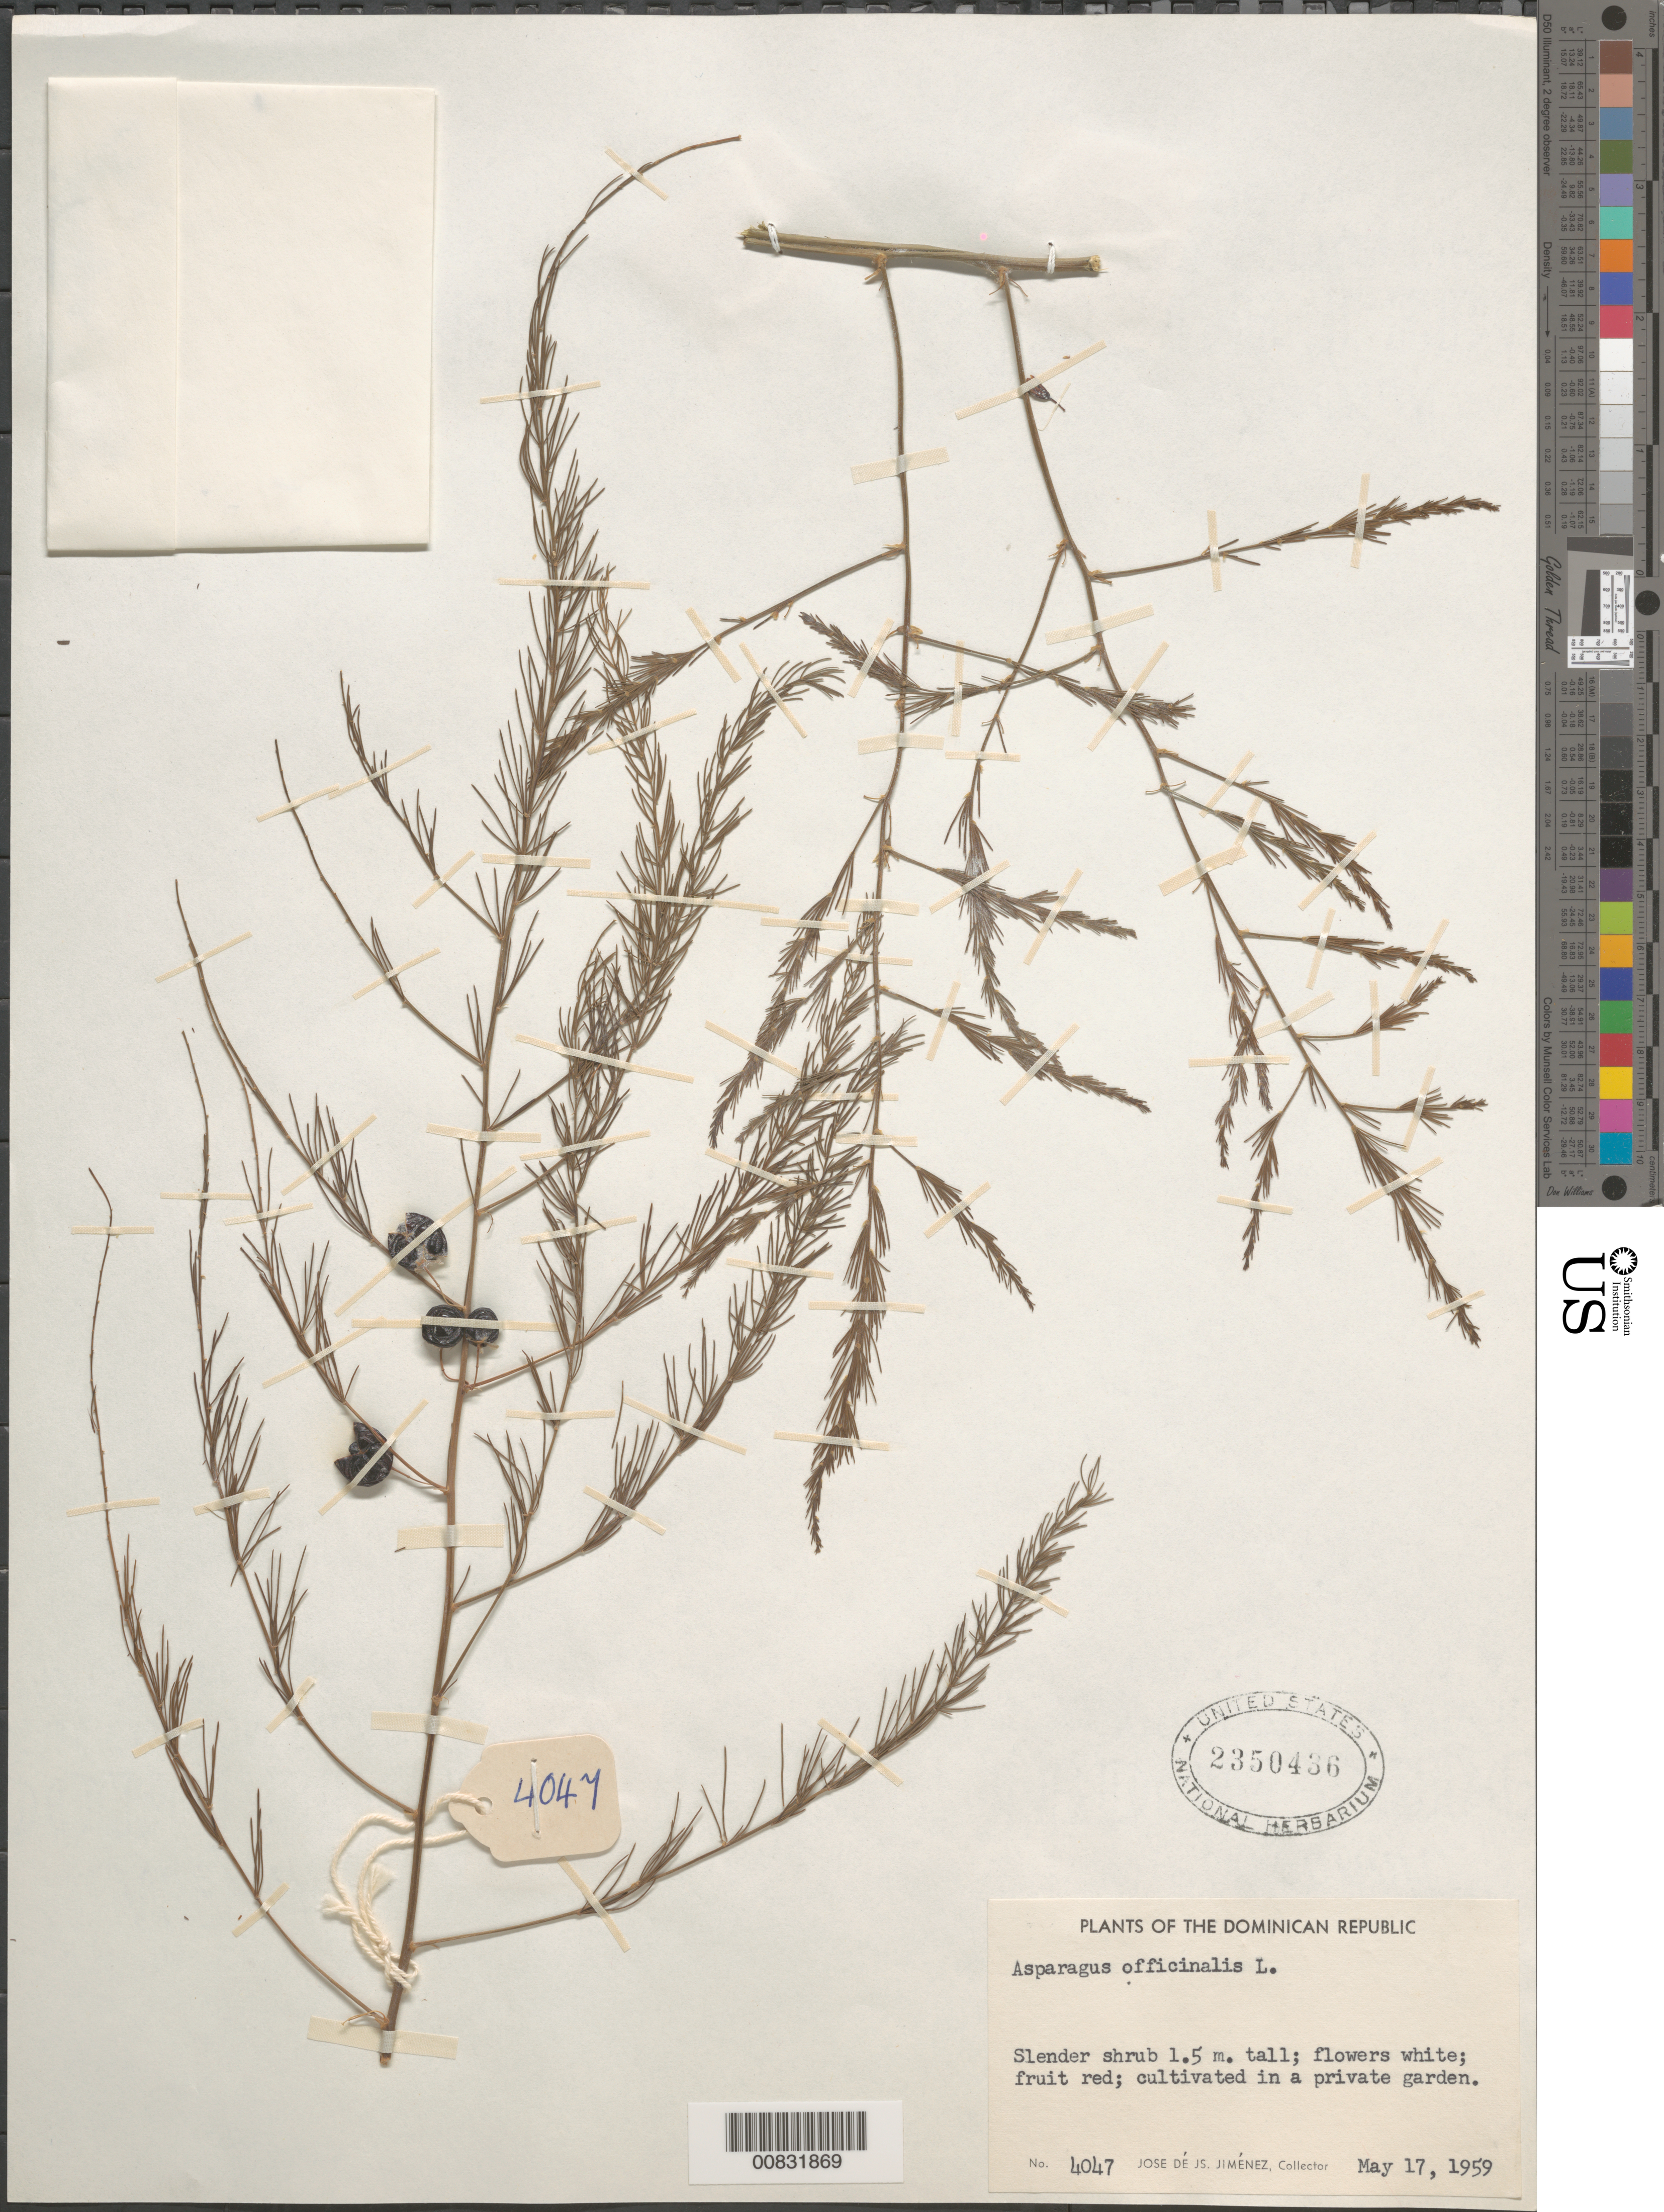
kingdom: Plantae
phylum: Tracheophyta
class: Liliopsida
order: Asparagales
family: Asparagaceae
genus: Asparagus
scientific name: Asparagus officinalis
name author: L.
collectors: J. J. Jiménez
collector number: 4047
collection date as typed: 17 May 1959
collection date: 1959-05-17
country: Dominican Republic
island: Hispaniola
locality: Dominican Republic. Private Garden.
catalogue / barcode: US 2350436